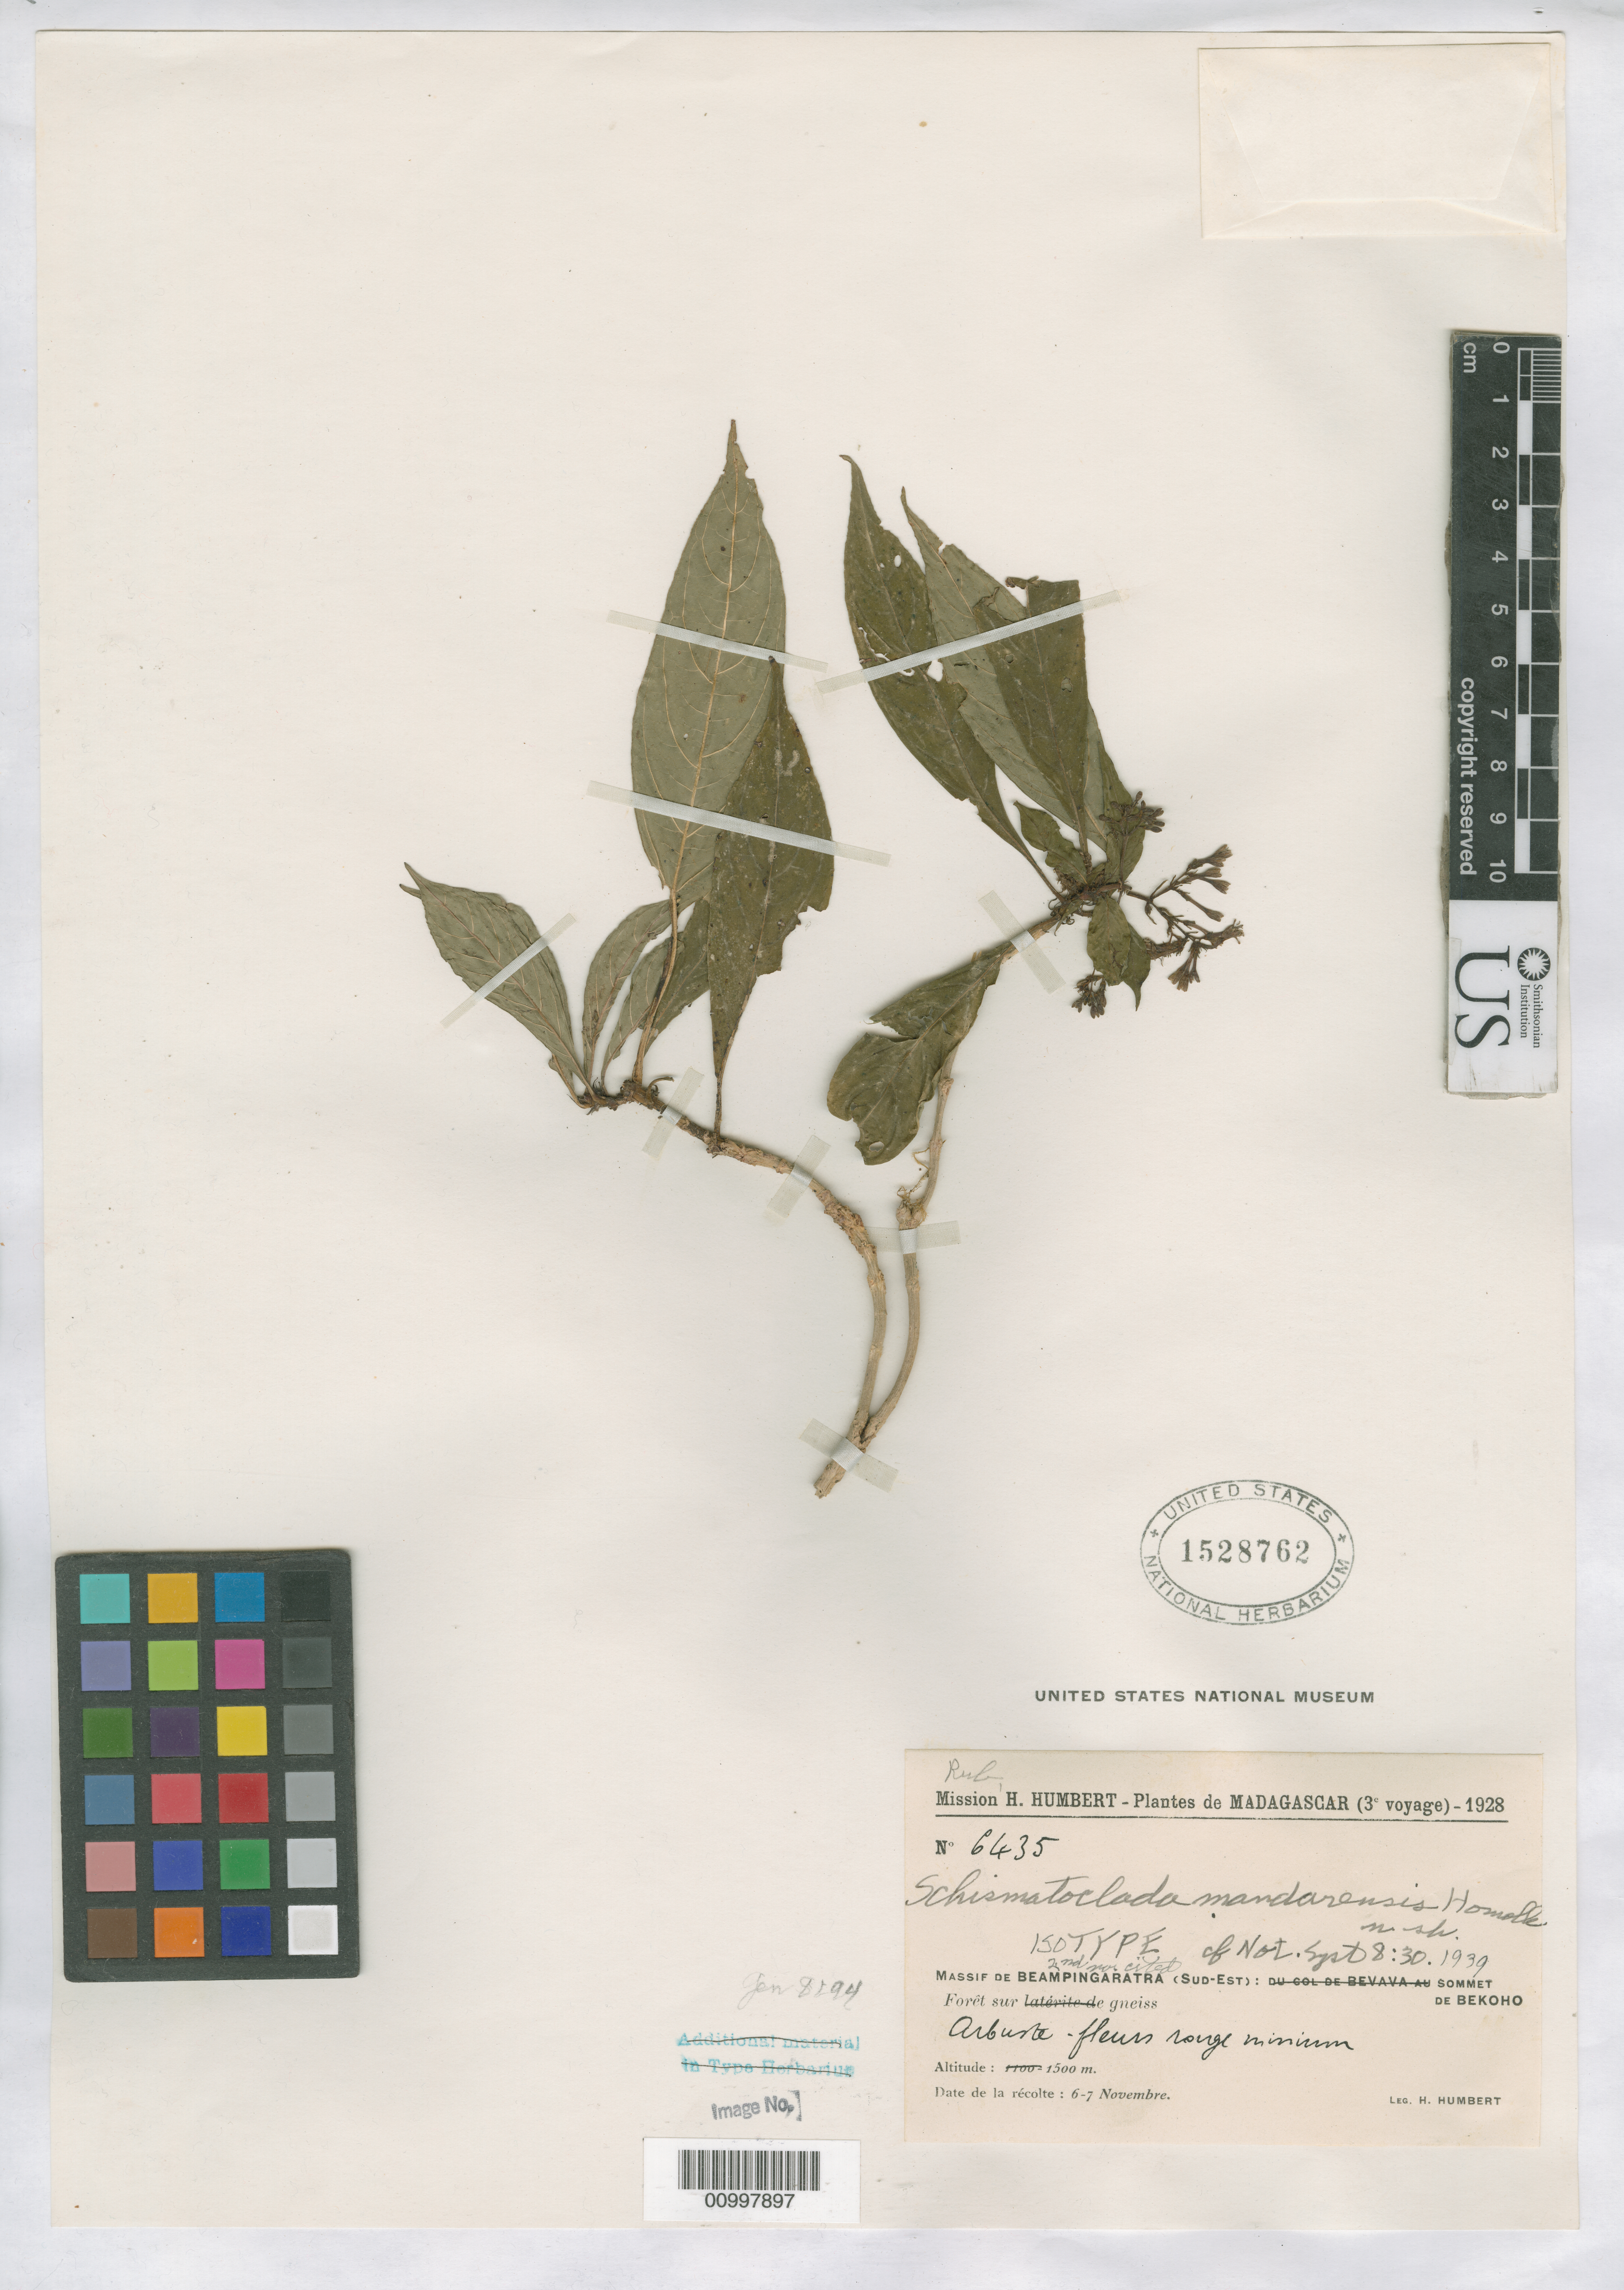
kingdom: Plantae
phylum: Tracheophyta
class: Magnoliopsida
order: Gentianales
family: Rubiaceae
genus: Schismatoclada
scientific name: Schismatoclada mandrarensis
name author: Homolle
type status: Syntype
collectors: H. Humbert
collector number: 6435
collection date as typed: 06 Nov 1928 to 07 Nov 1928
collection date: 1928-11-06/1928-11-07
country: Madagascar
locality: Massif de Beampingaratra (sud-est): Sommet de Bekoho.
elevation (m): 1500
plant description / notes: One of two collections cited in protologue with no type designated; this specimen annotated as "ISOTYPE".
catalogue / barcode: US 1528762